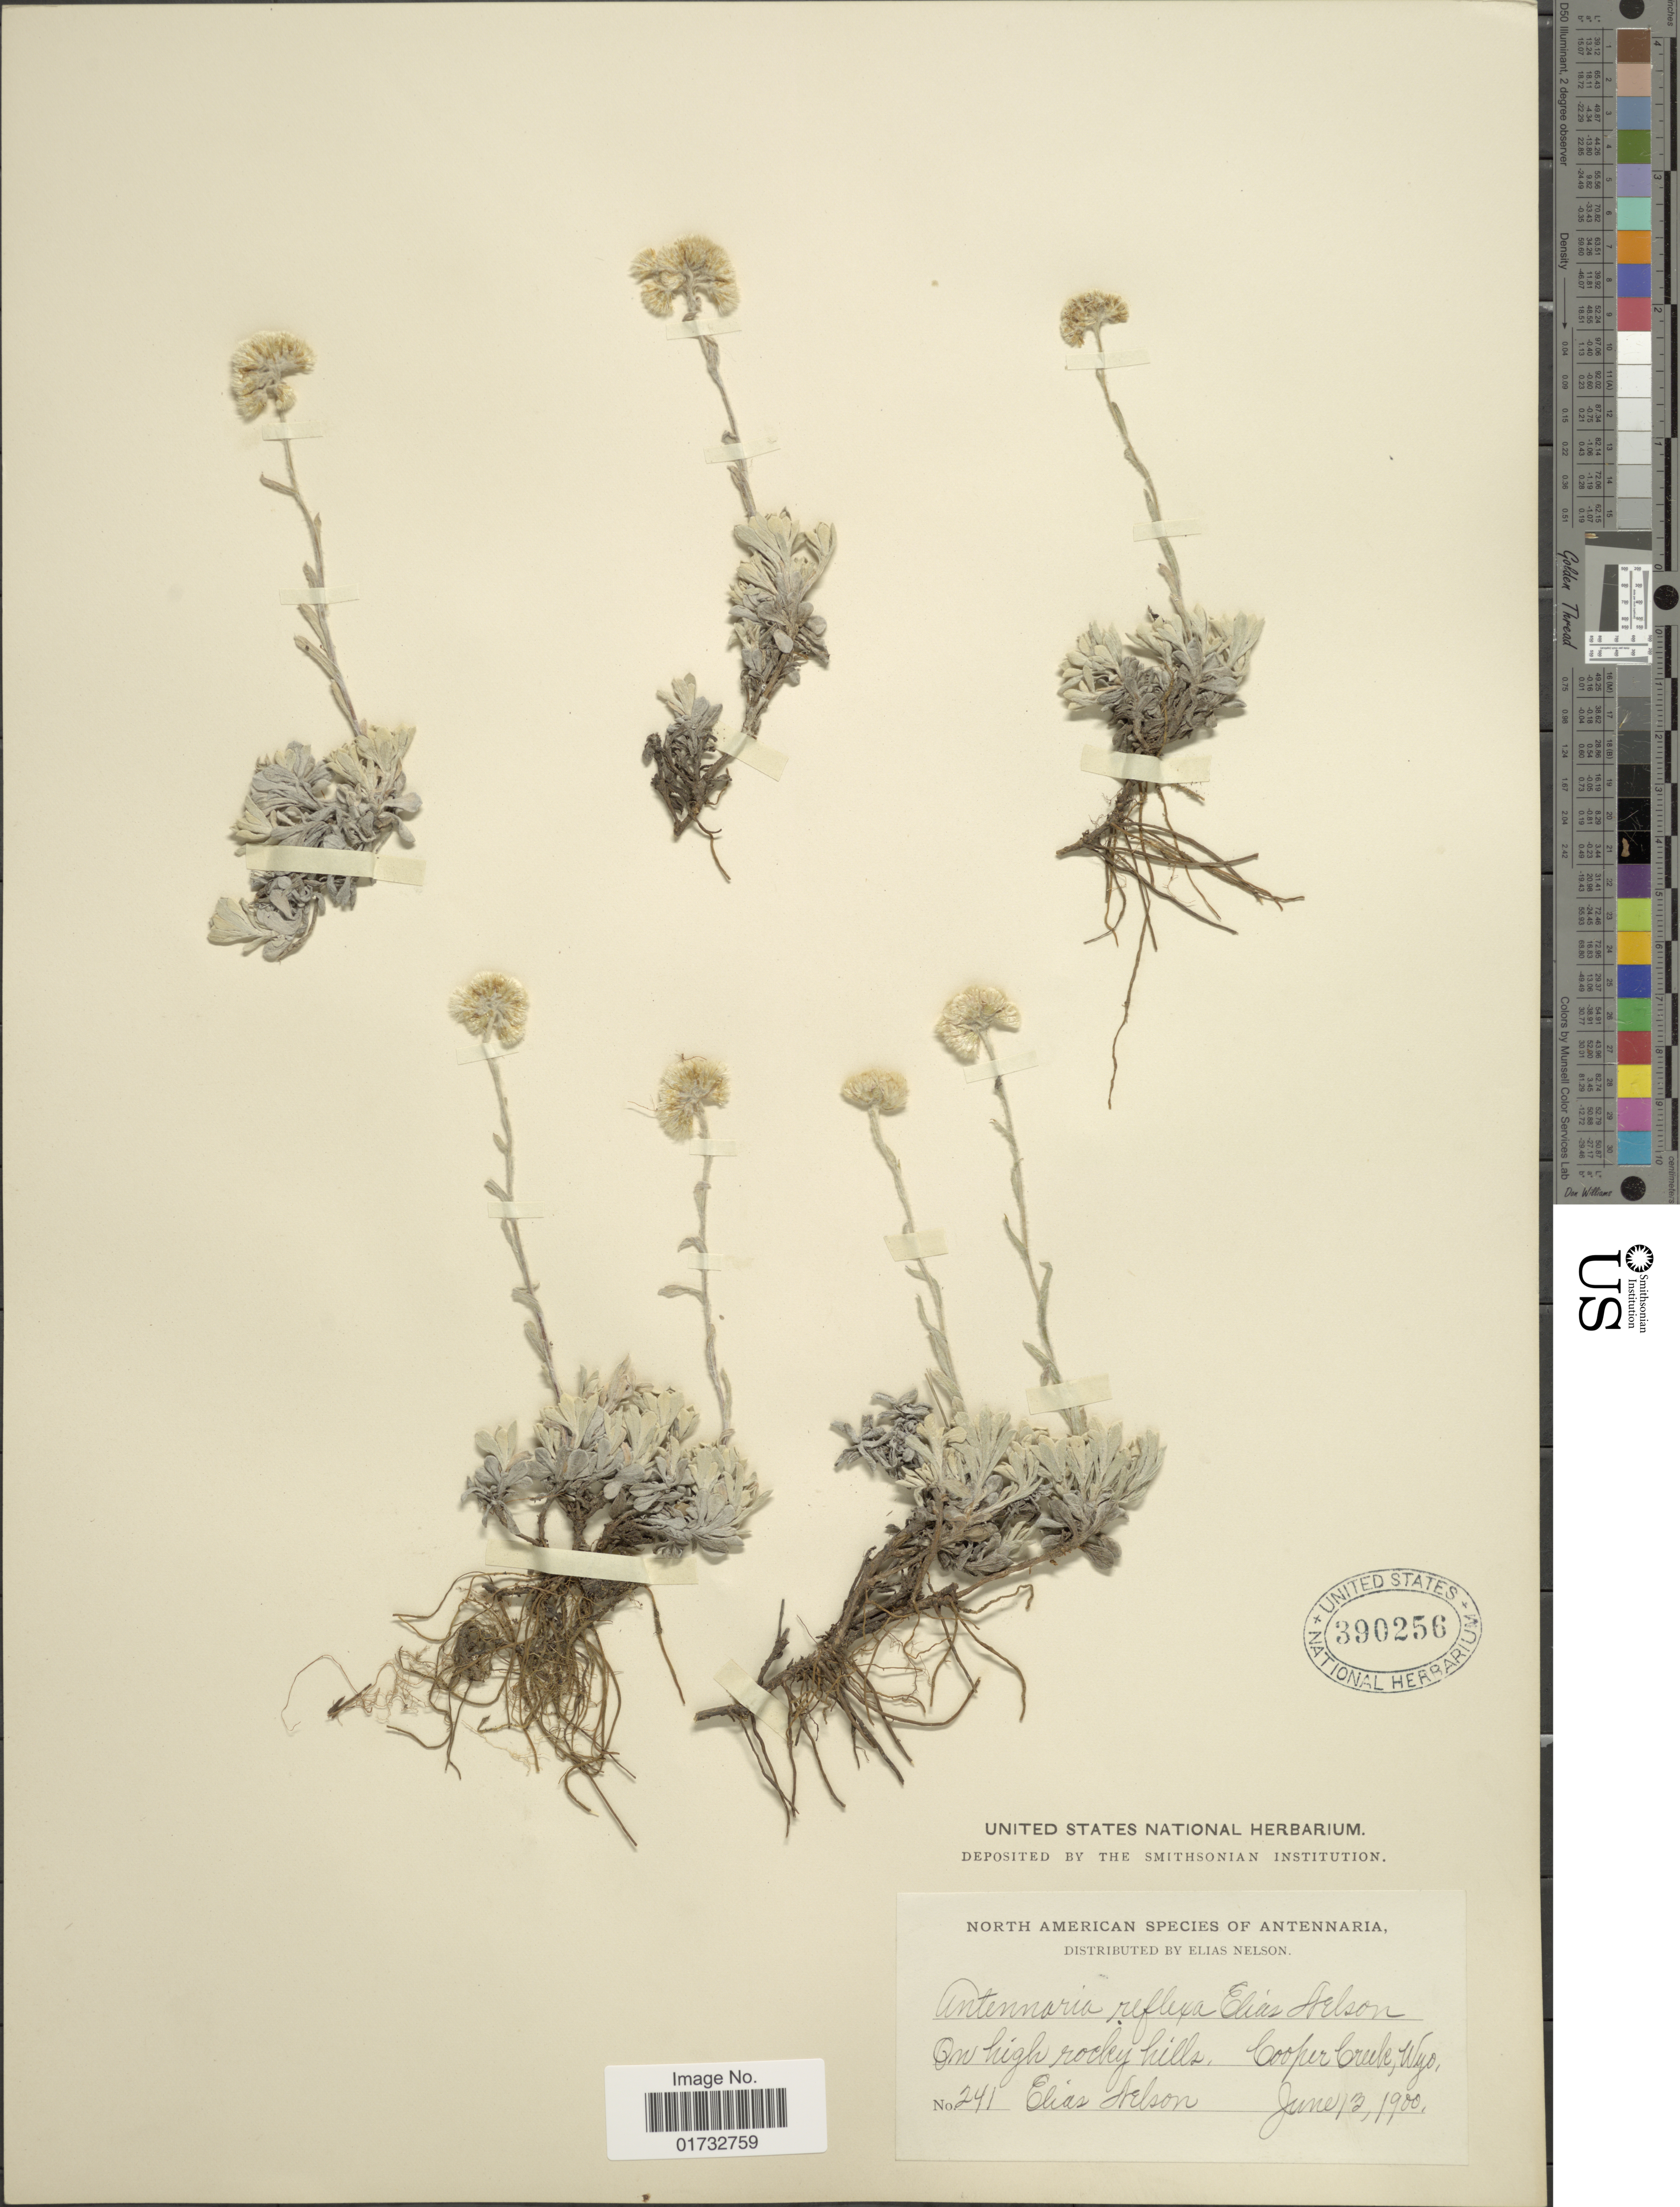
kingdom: Plantae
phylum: Tracheophyta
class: Magnoliopsida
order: Asterales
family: Asteraceae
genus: Antennaria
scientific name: Antennaria reflexa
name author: E.E. Nelson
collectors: E. Nelson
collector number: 241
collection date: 1900-06-13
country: United States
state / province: Wyoming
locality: Cooper Creek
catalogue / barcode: US 390256